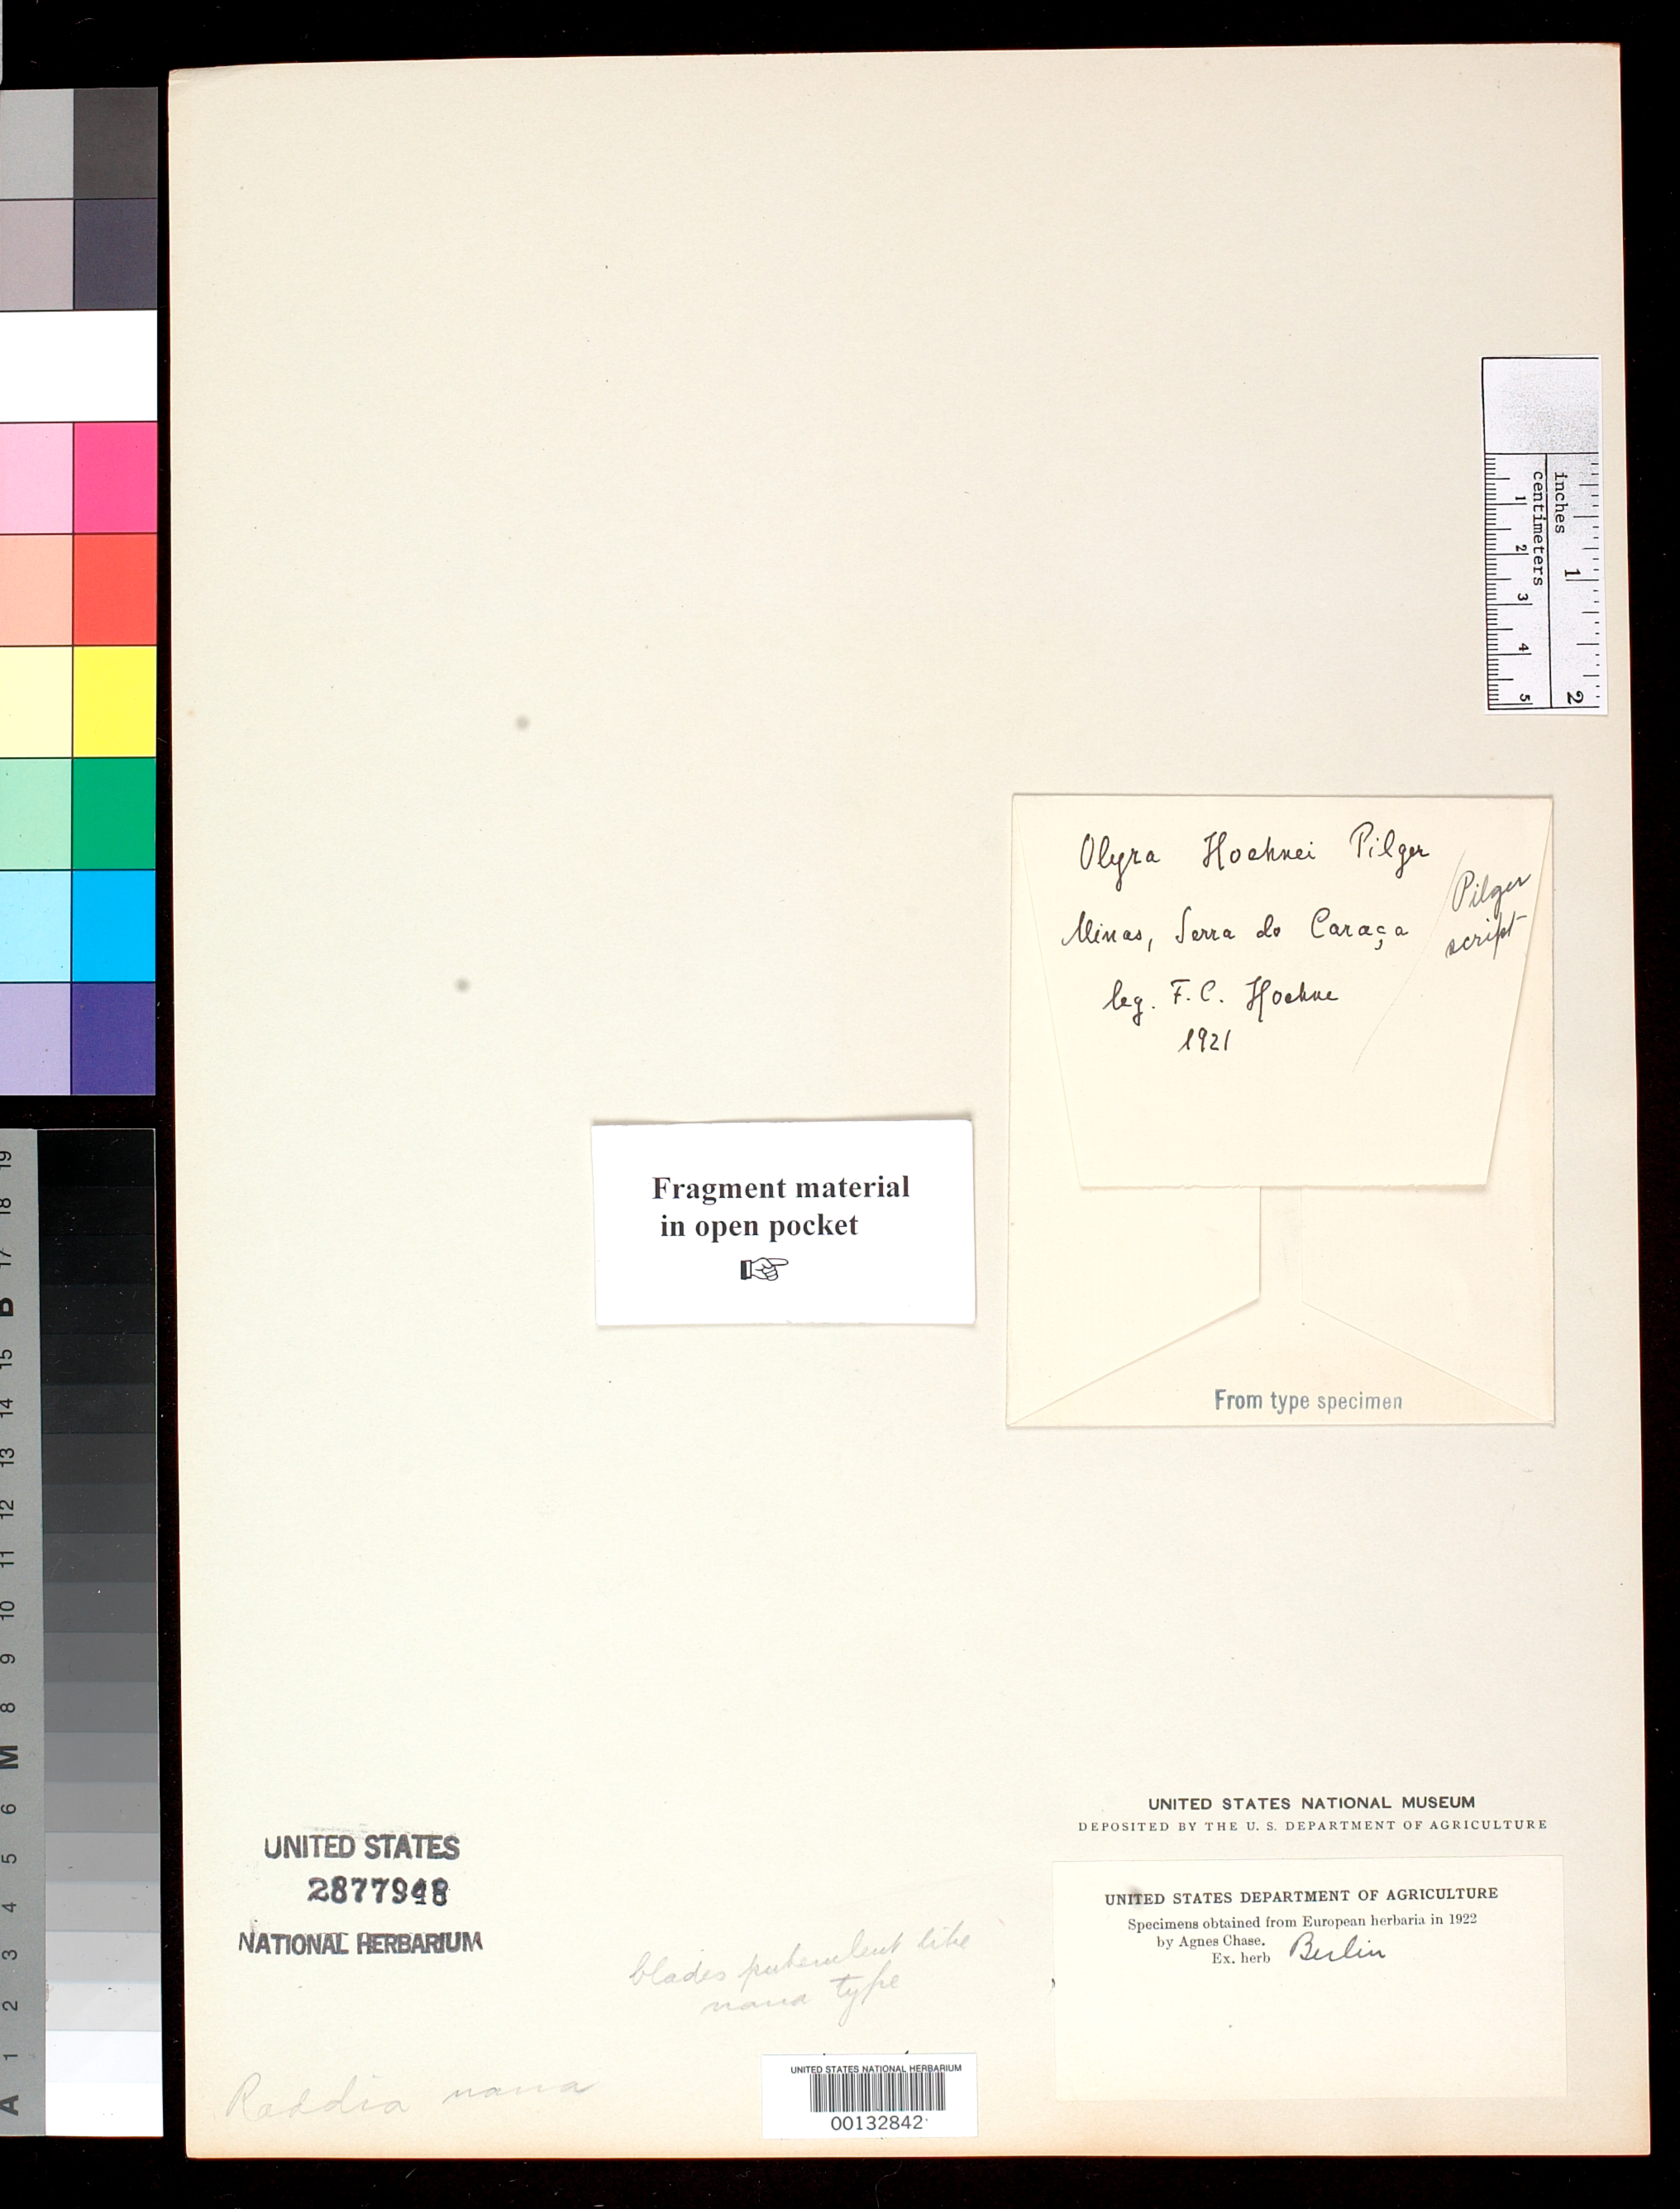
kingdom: Plantae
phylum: Tracheophyta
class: Liliopsida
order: Poales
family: Poaceae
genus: Olyra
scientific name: Olyra hoehnei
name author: Pilg.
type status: Isotype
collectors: F. C. Hoehne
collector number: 5031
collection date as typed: Jan 1921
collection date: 1921-01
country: Brazil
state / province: Minas Gerais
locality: Serra do Caraca.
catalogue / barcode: US 2877948